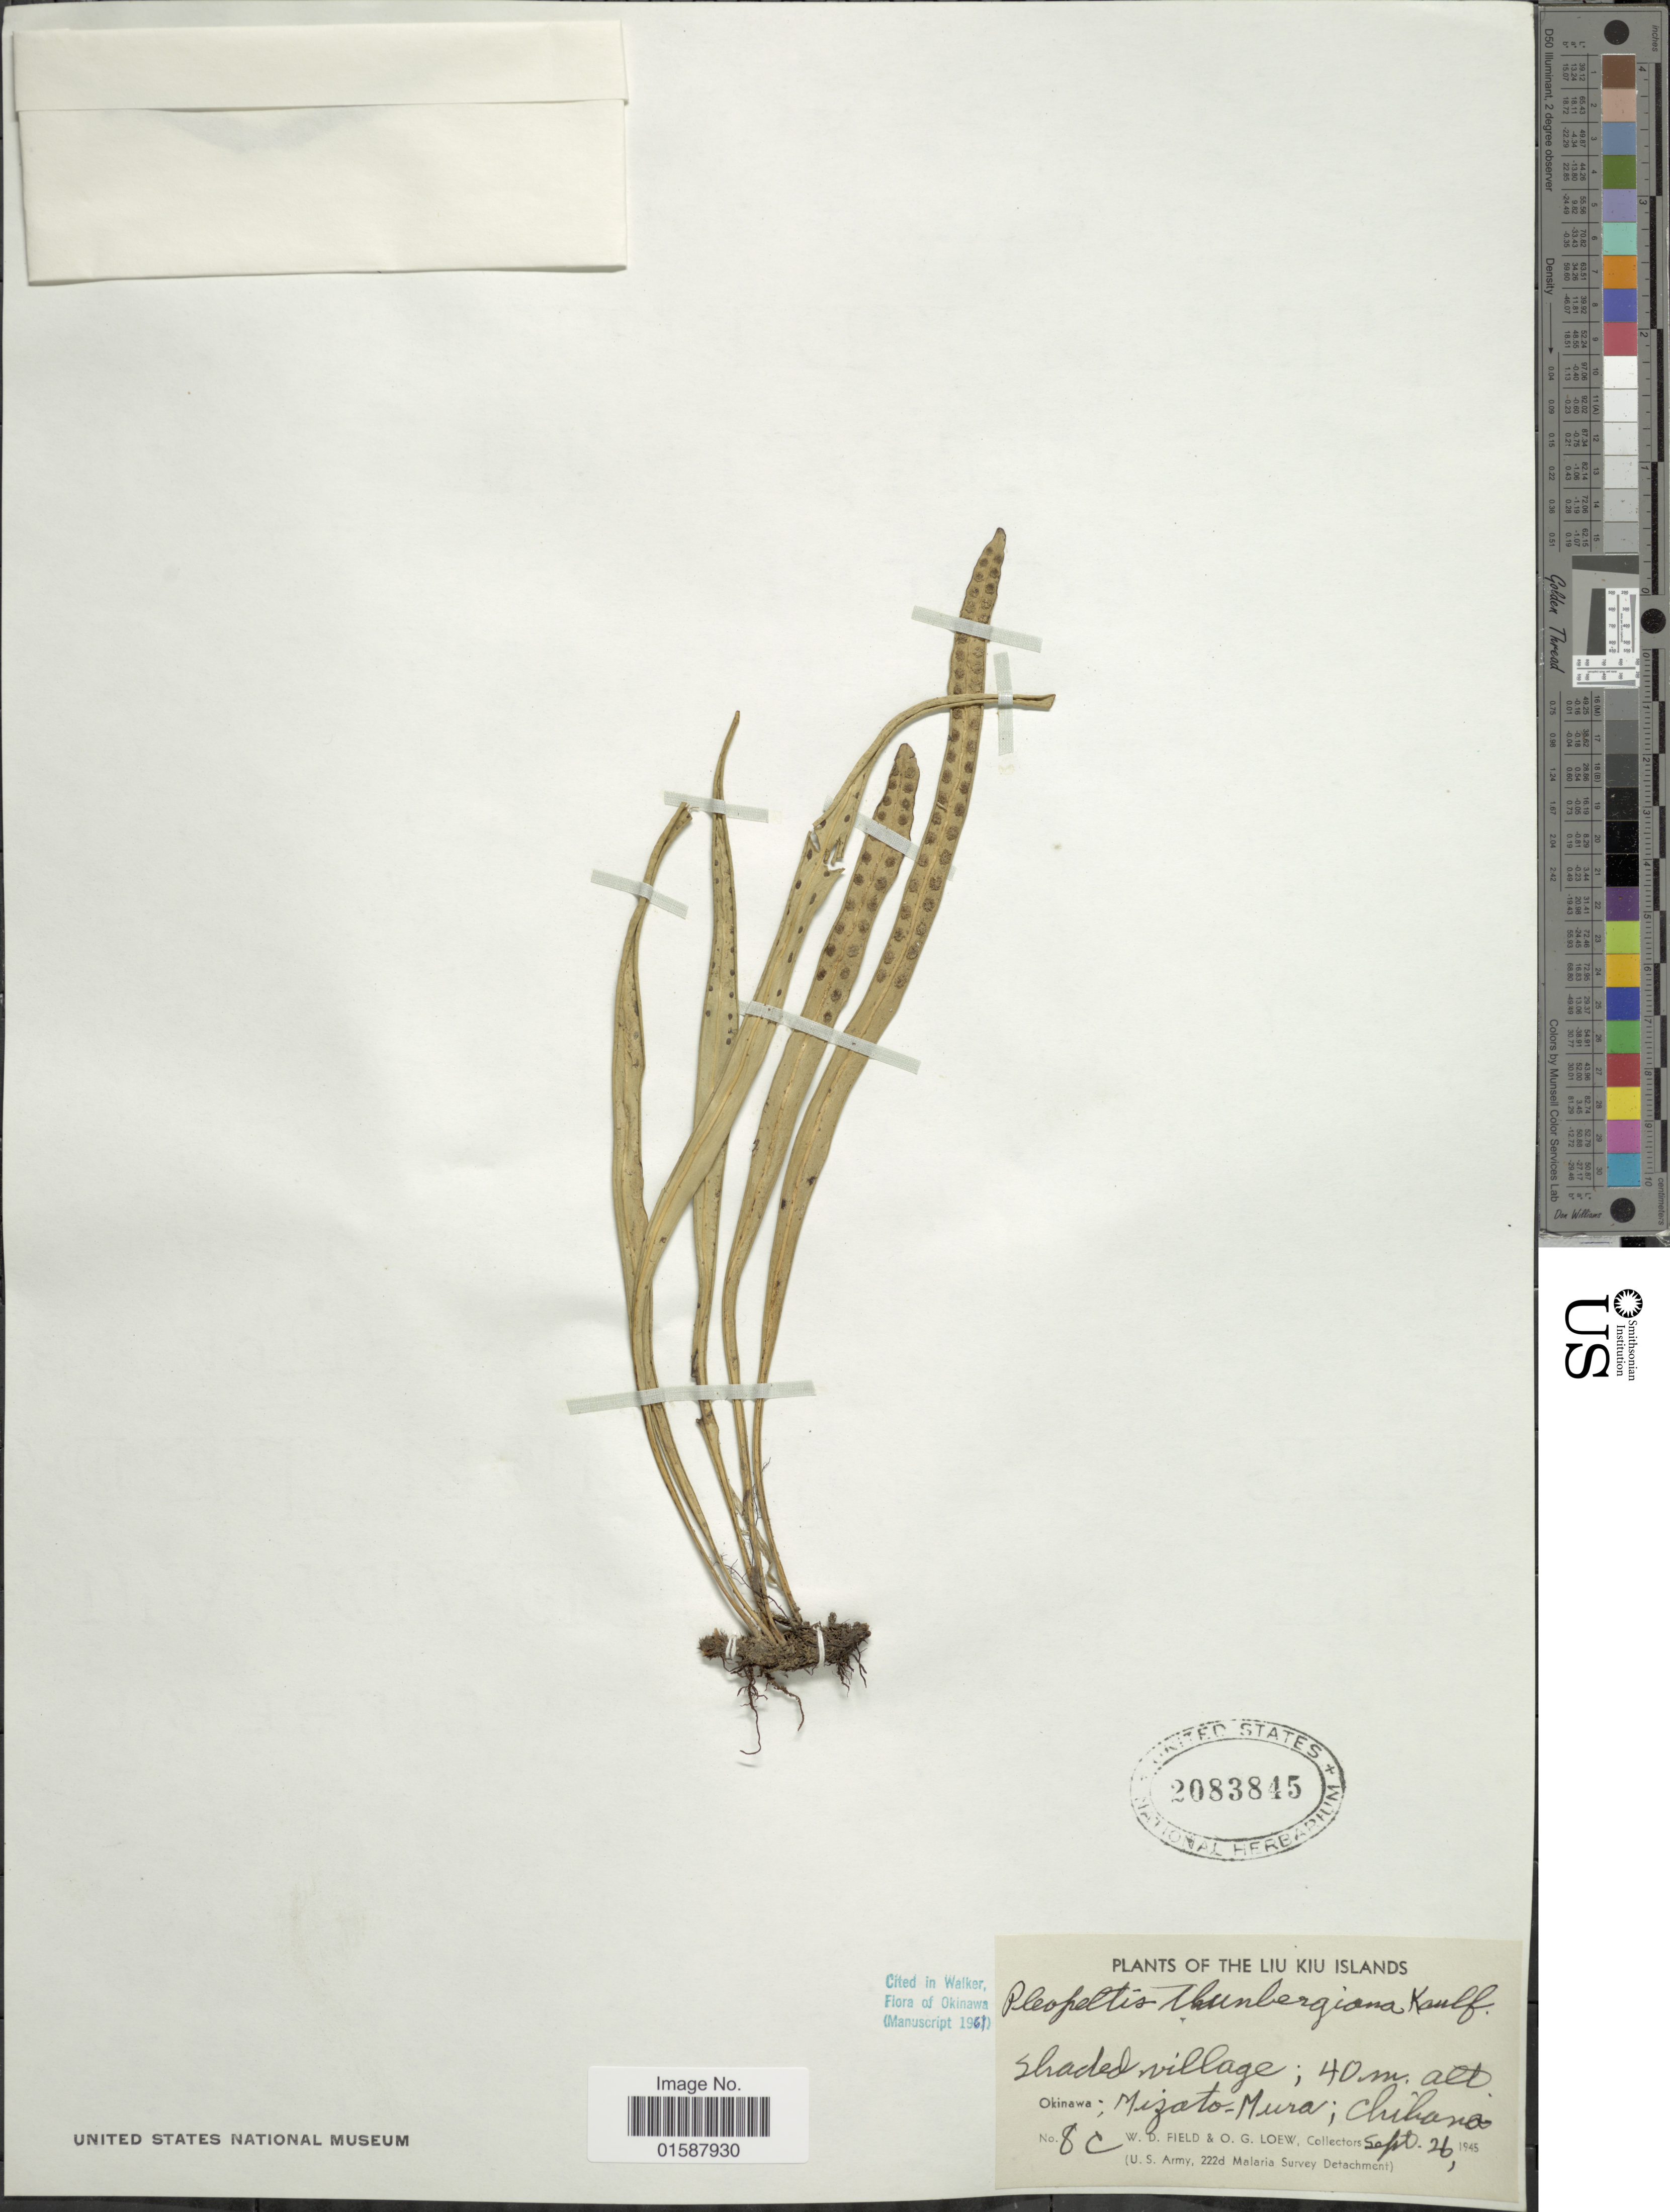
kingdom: Plantae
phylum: Tracheophyta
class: Polypodiopsida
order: Polypodiales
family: Polypodiaceae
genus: Lepisorus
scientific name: Lepisorus thunbergianus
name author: (Kaulf.) Ching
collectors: W. D. Field & O. G. Loew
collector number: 8c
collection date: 1945-09-26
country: Japan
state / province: Okinawa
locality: Liu Kiu Islands. Mizato-Mura; Chibana.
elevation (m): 40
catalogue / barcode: US 2083845